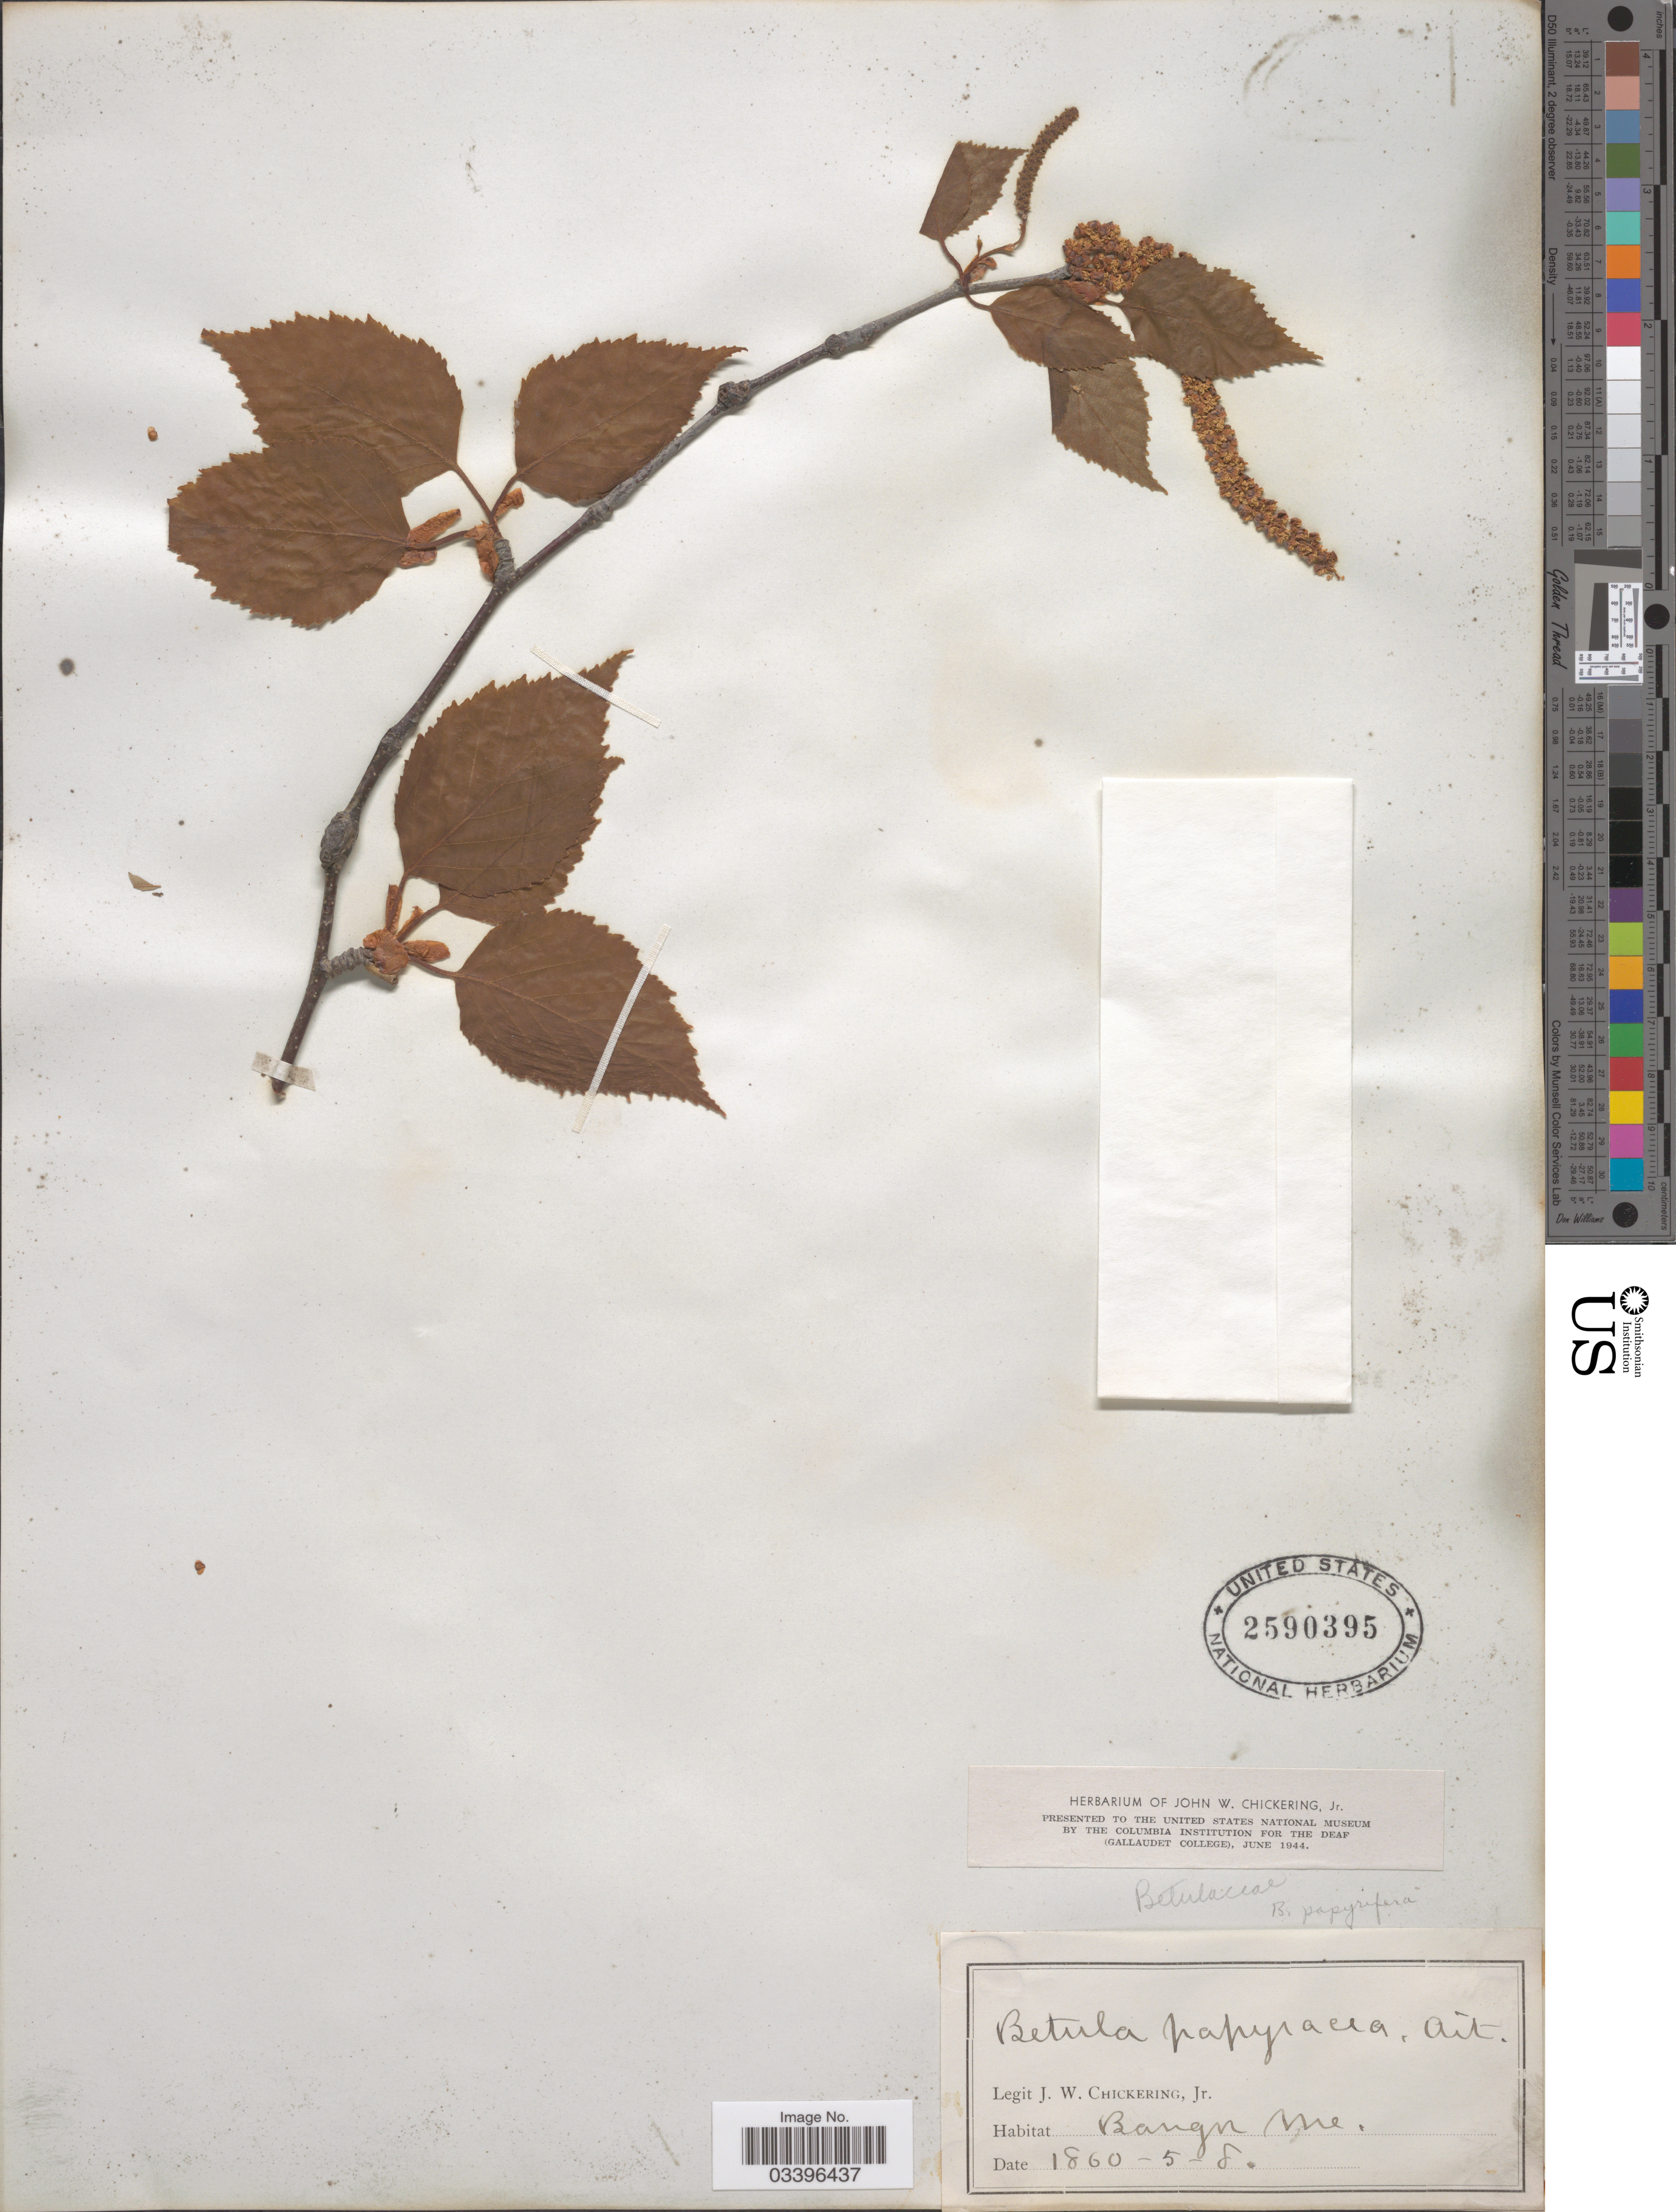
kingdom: Plantae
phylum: Tracheophyta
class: Magnoliopsida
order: Fagales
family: Betulaceae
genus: Betula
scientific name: Betula papyrifera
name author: Marshall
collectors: J. W. Chickering Jr.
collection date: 1860-08-05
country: United States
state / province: Maine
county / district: Penobscot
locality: Bangor Me.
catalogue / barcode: US 2590395